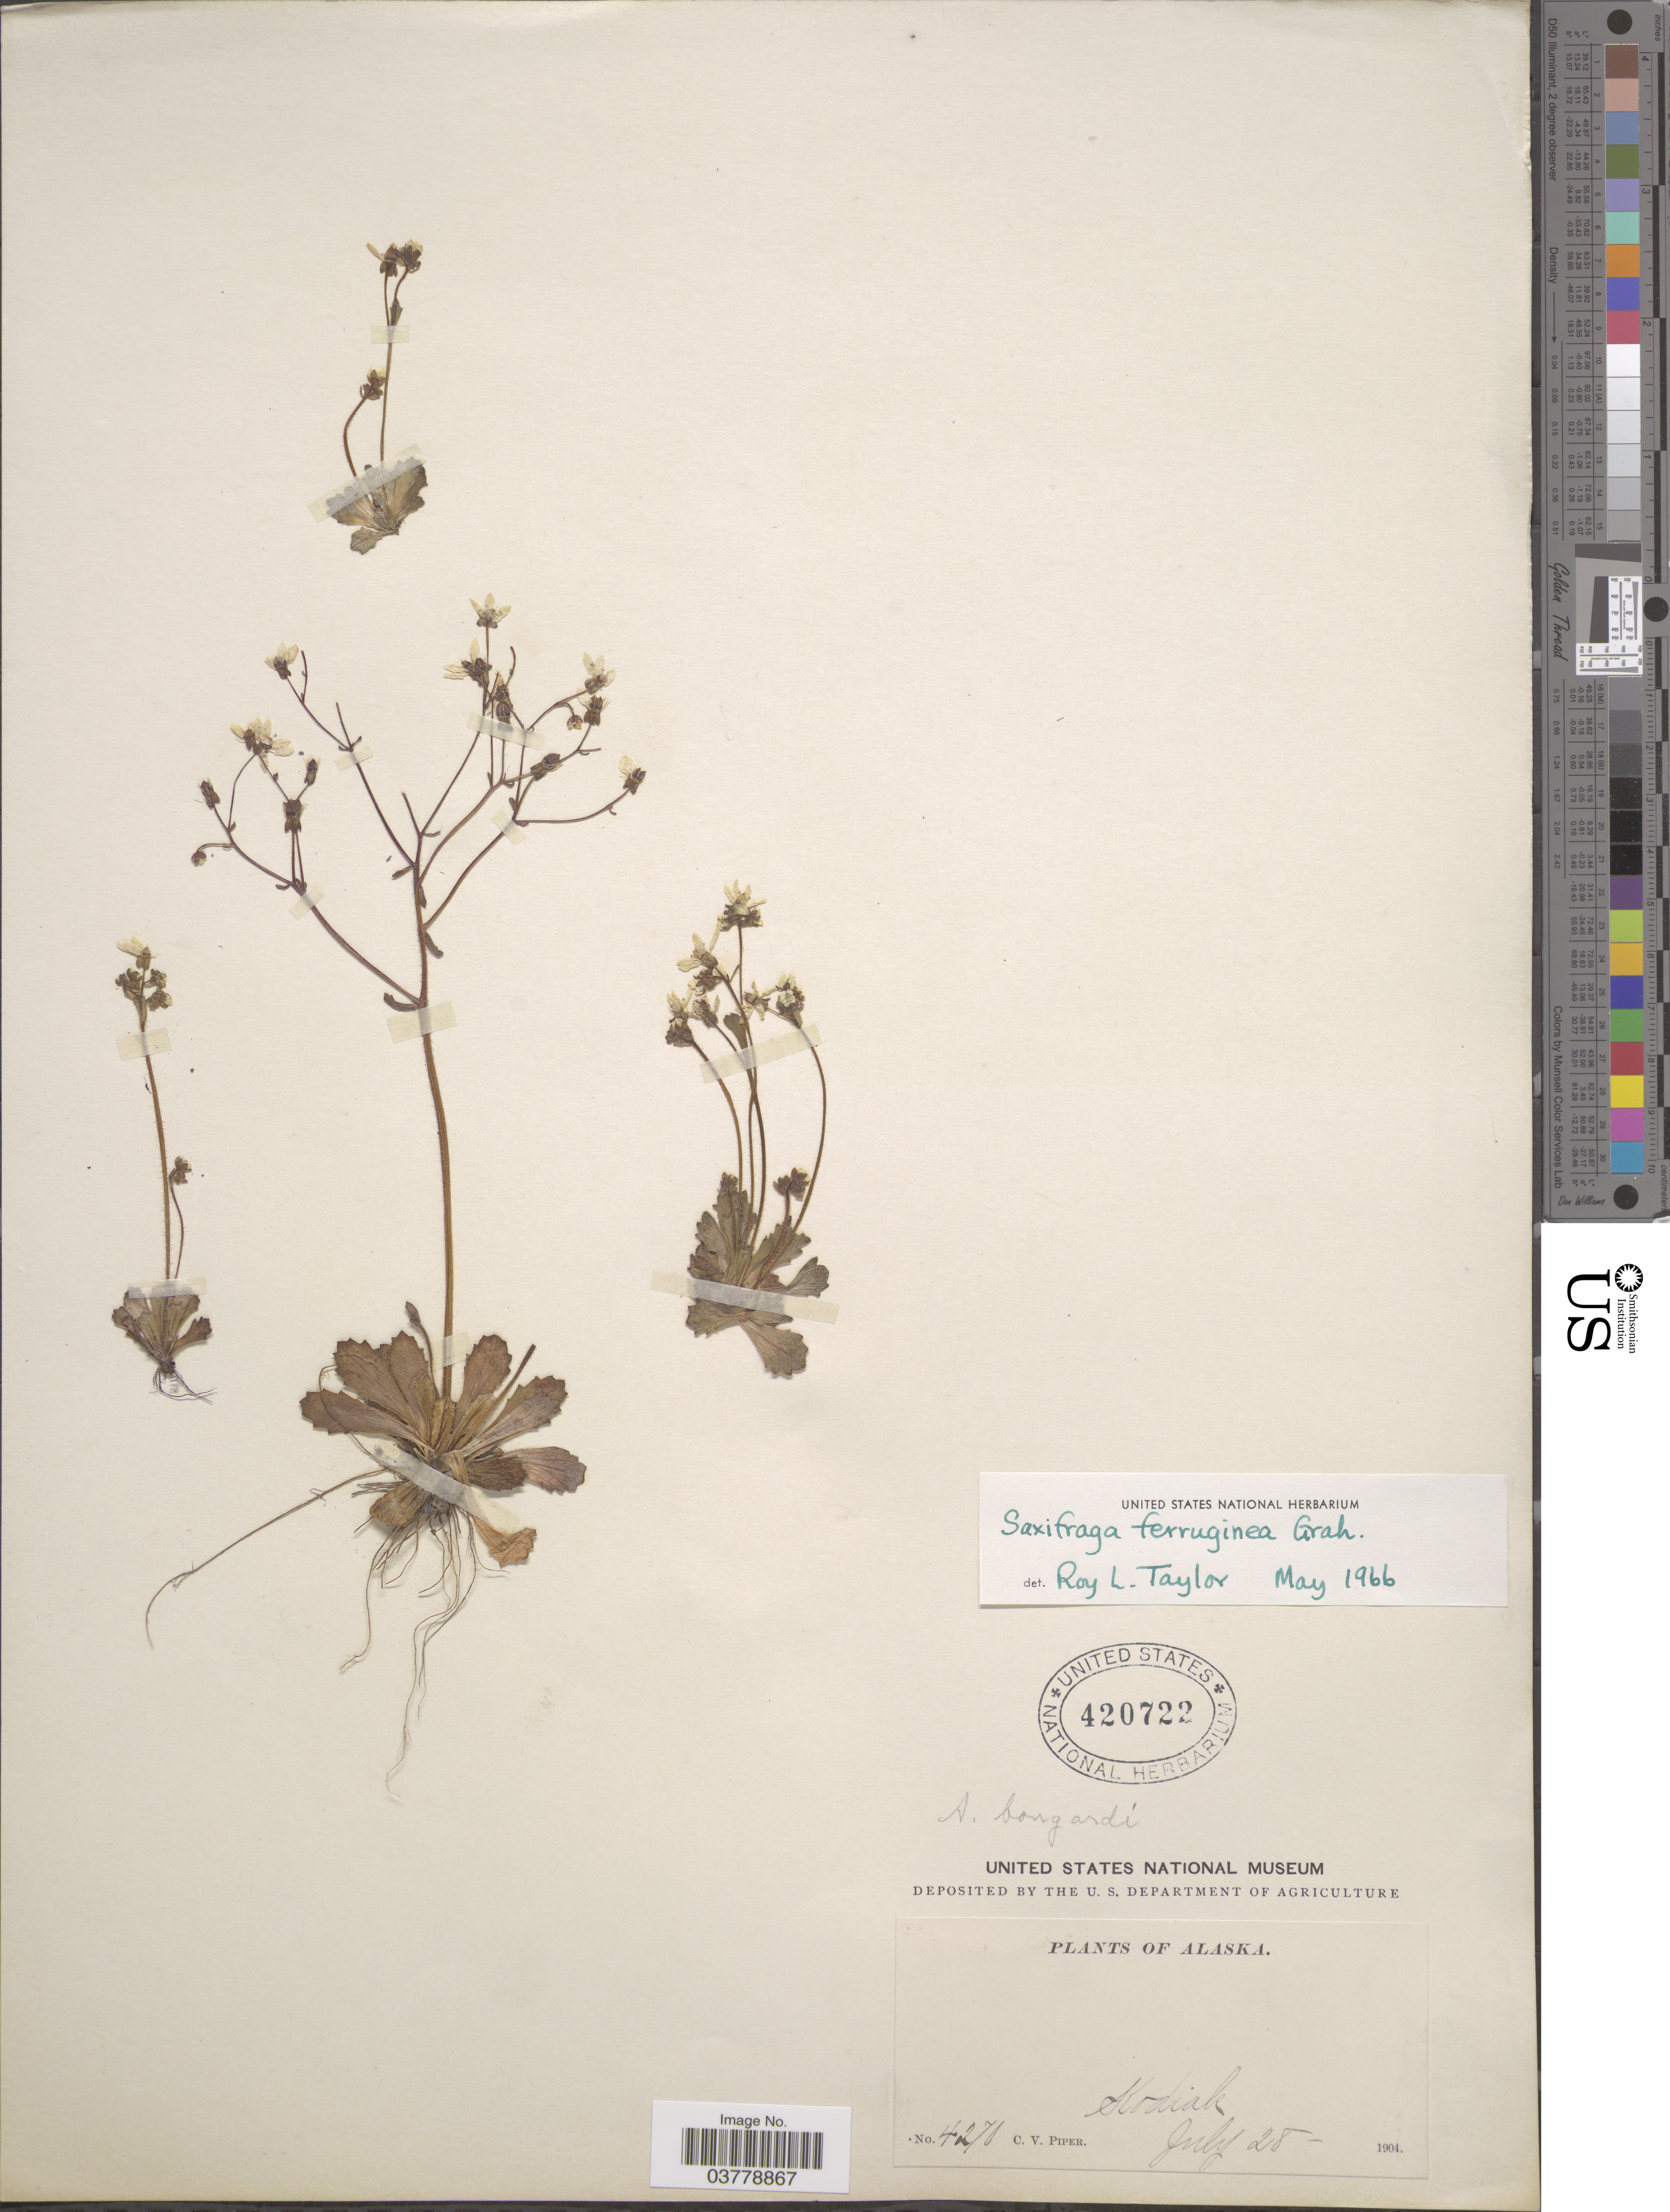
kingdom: Plantae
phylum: Tracheophyta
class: Magnoliopsida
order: Saxifragales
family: Saxifragaceae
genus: Micranthes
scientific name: Micranthes ferruginea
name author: (Graham) Brouillet & Gornall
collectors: C. V. Piper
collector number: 4270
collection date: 1904-07-28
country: United States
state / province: Alaska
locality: Kodiak.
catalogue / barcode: US 420722